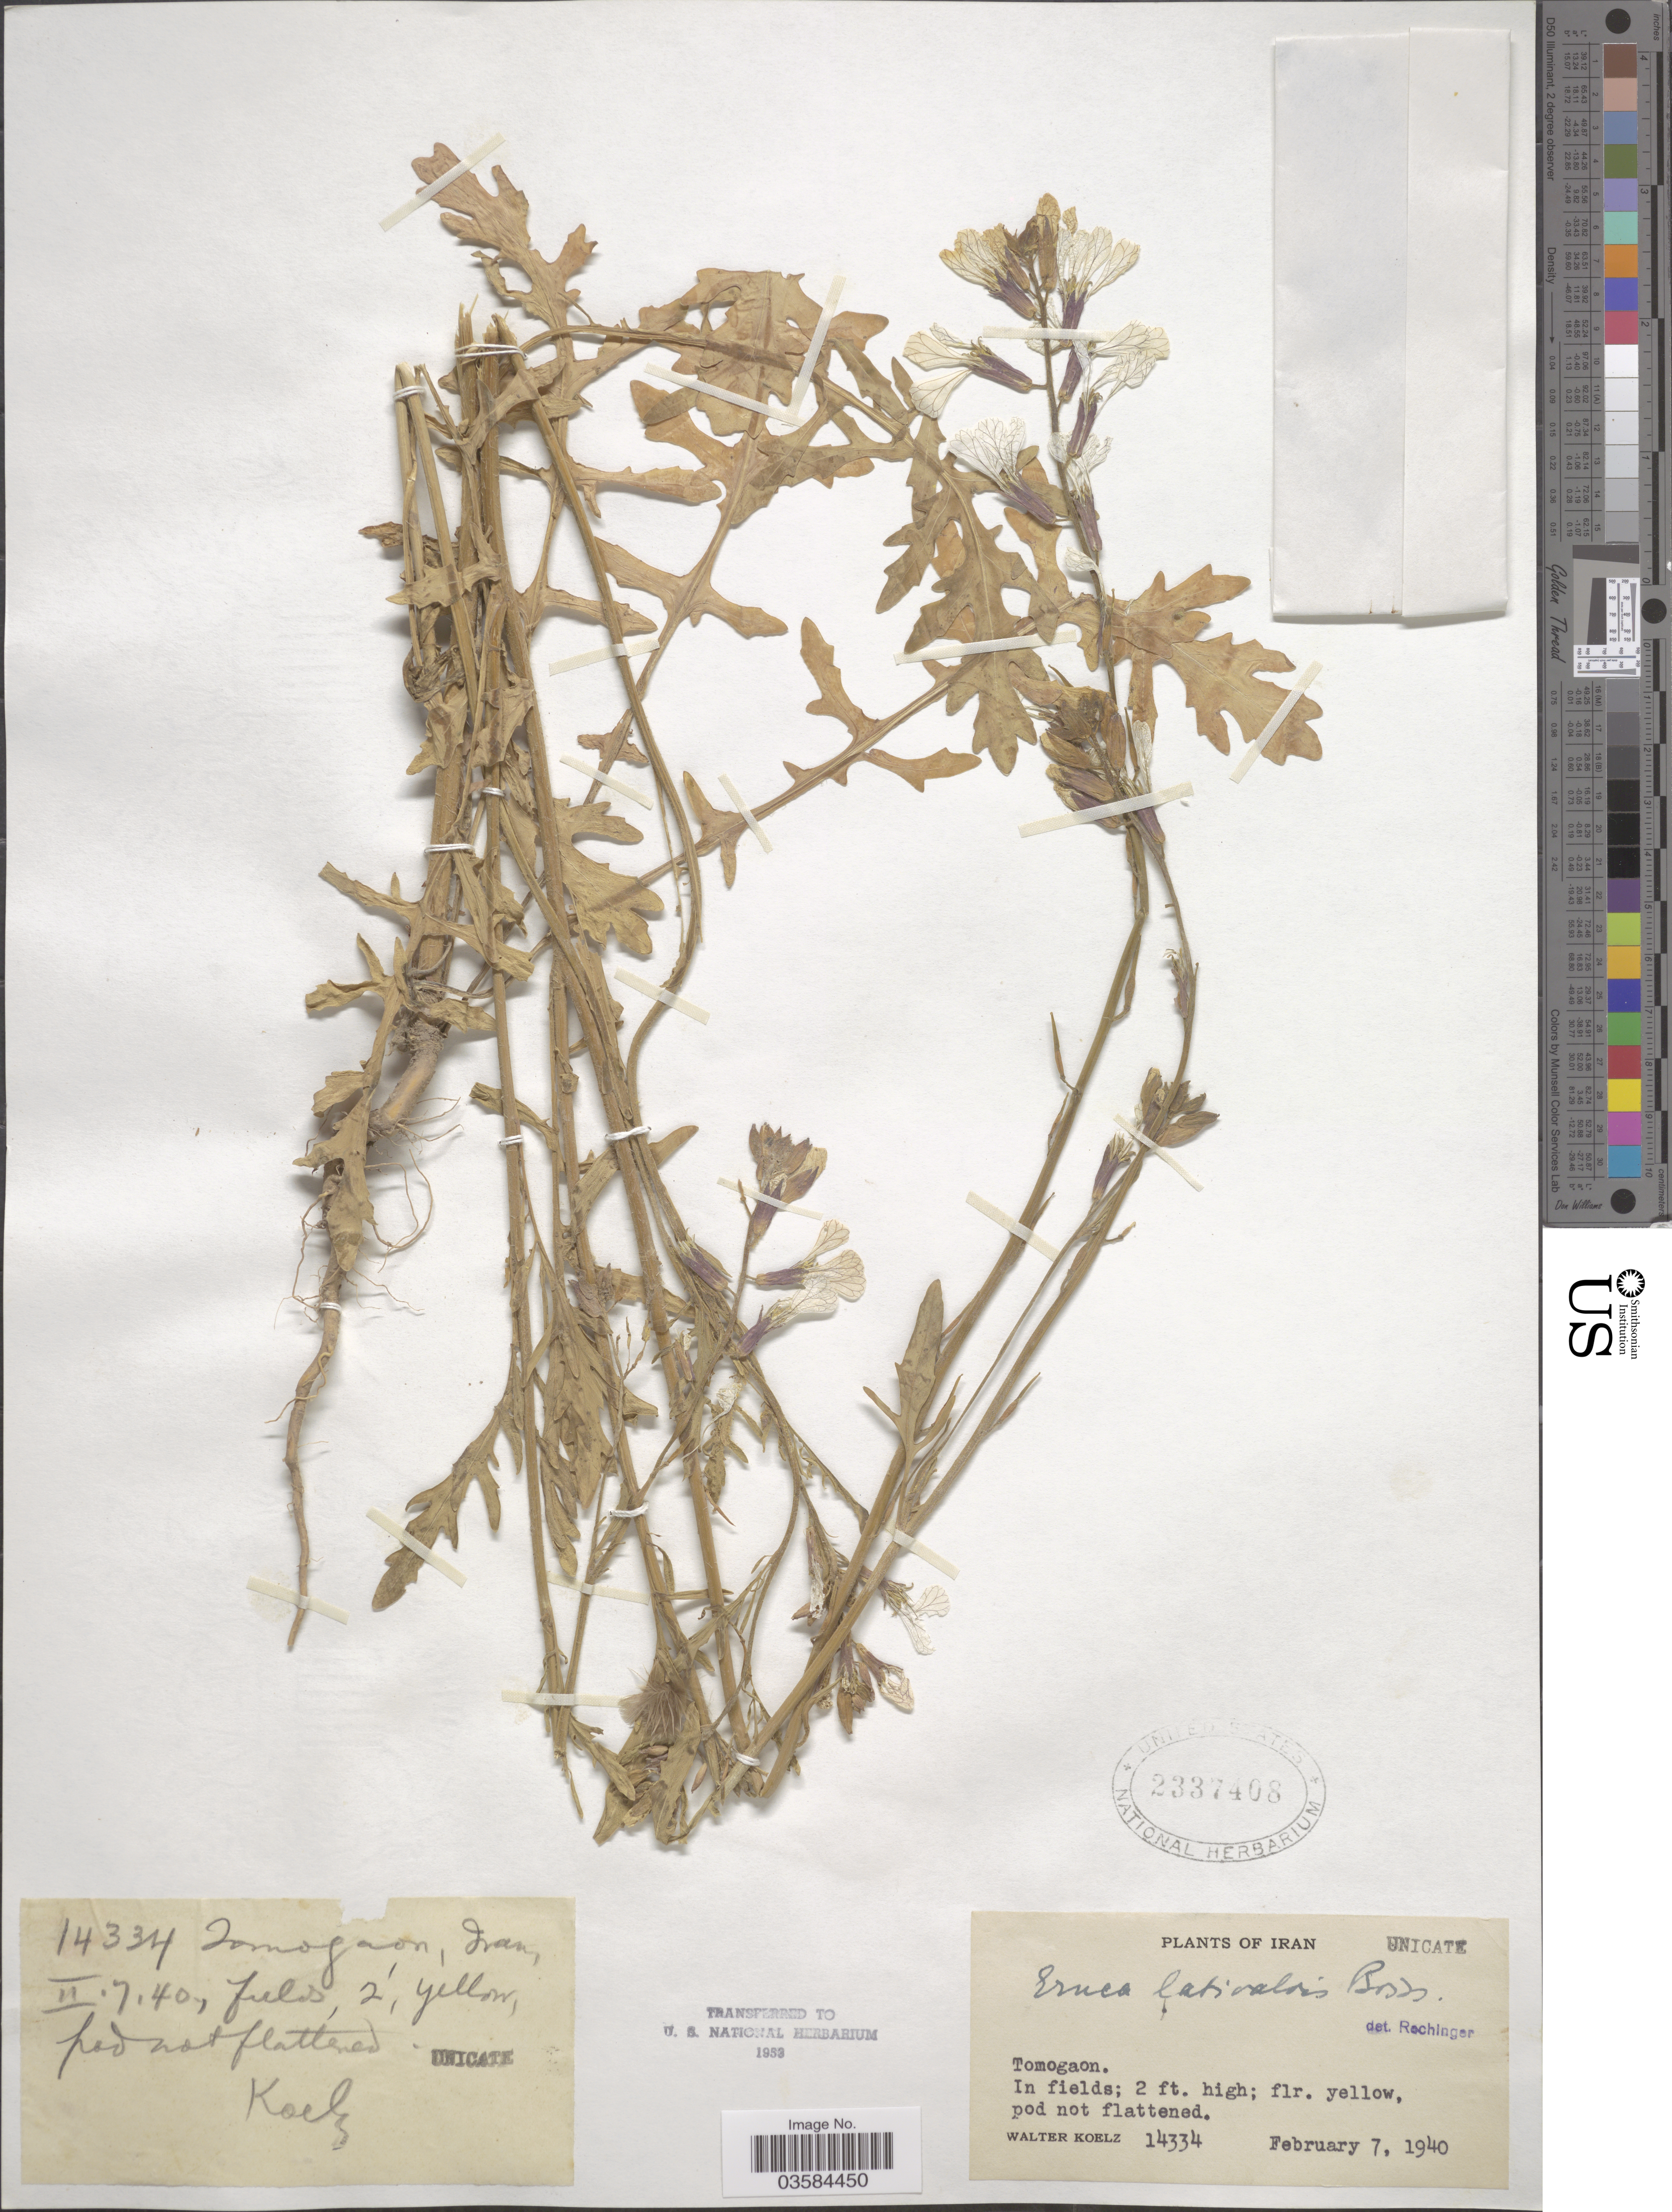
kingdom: Plantae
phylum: Tracheophyta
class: Magnoliopsida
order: Brassicales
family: Brassicaceae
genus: Eruca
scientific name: Eruca vesicaria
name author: (L.) Cav.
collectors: W. N. Koelz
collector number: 14334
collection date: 1940-02-07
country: Iran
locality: Tomogaon. In fields.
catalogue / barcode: US 2337408